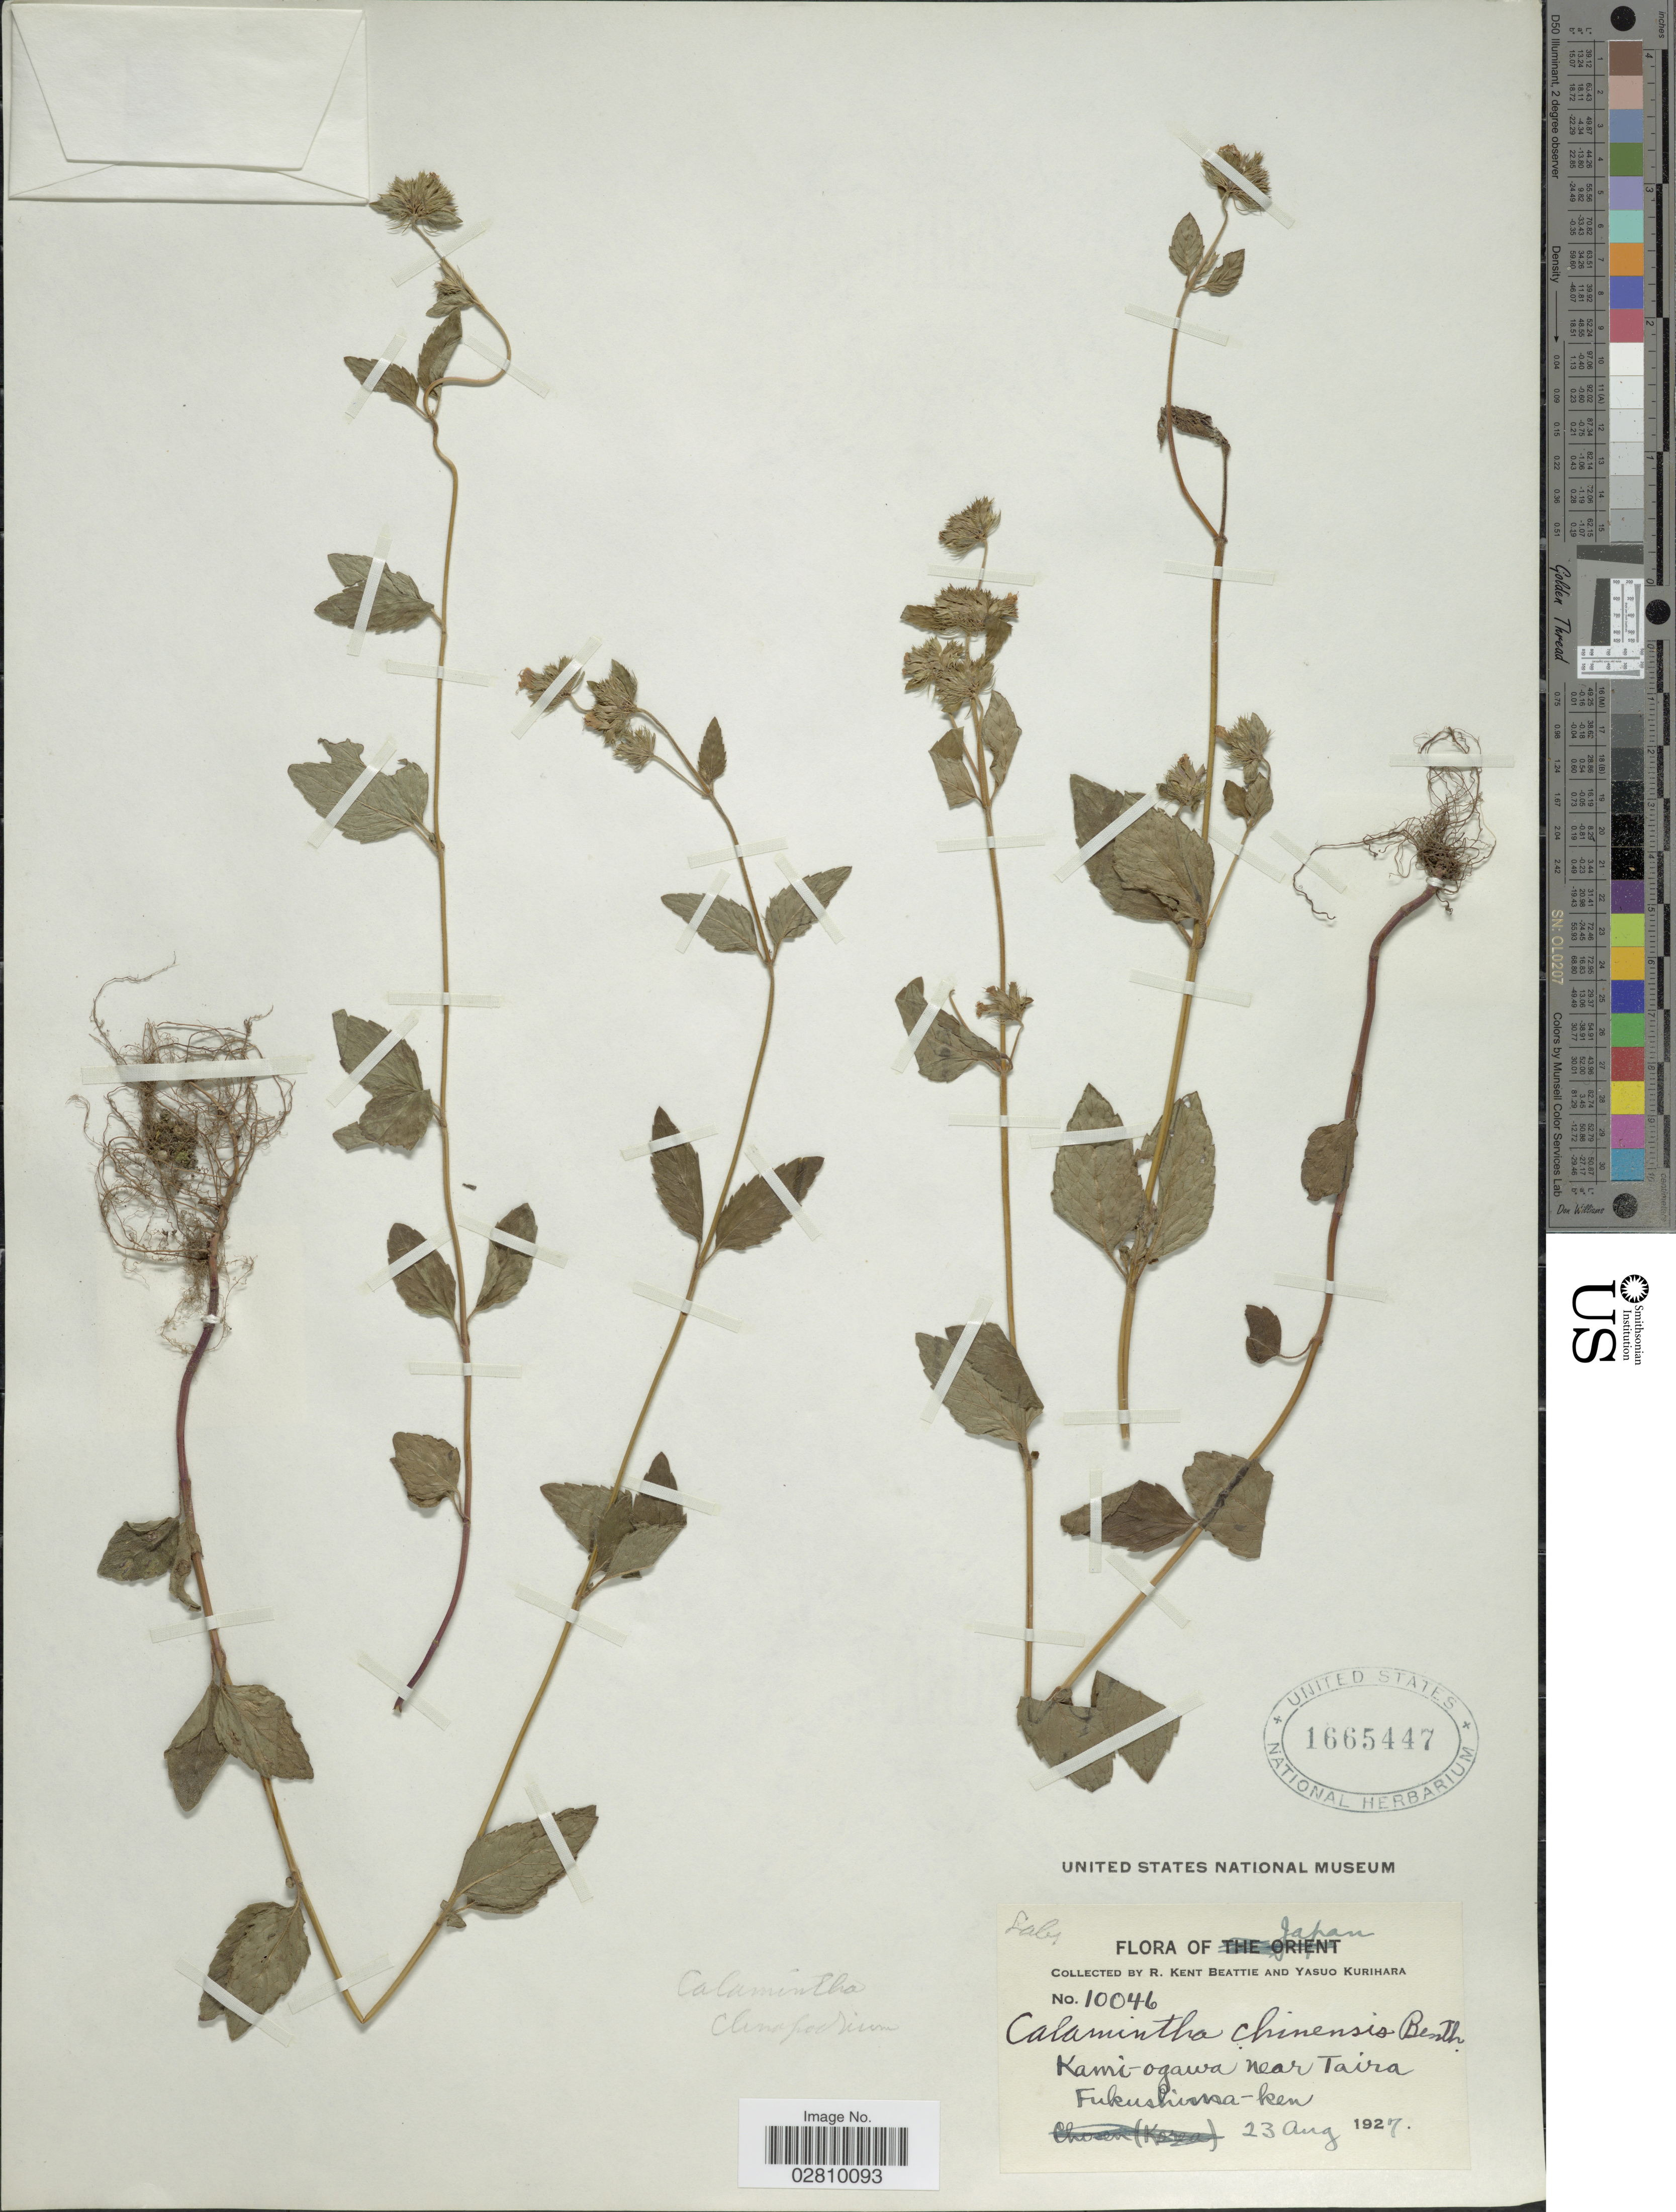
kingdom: Plantae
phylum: Tracheophyta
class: Magnoliopsida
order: Lamiales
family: Lamiaceae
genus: Calamintha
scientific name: Calamintha chinensis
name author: Benth.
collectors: R. K. Beattie & Y. Kurihara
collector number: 10046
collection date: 1927-08-23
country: Japan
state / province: Hukusima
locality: Kami-ogawa near Taira, Fukushima-ken.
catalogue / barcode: US 1665447